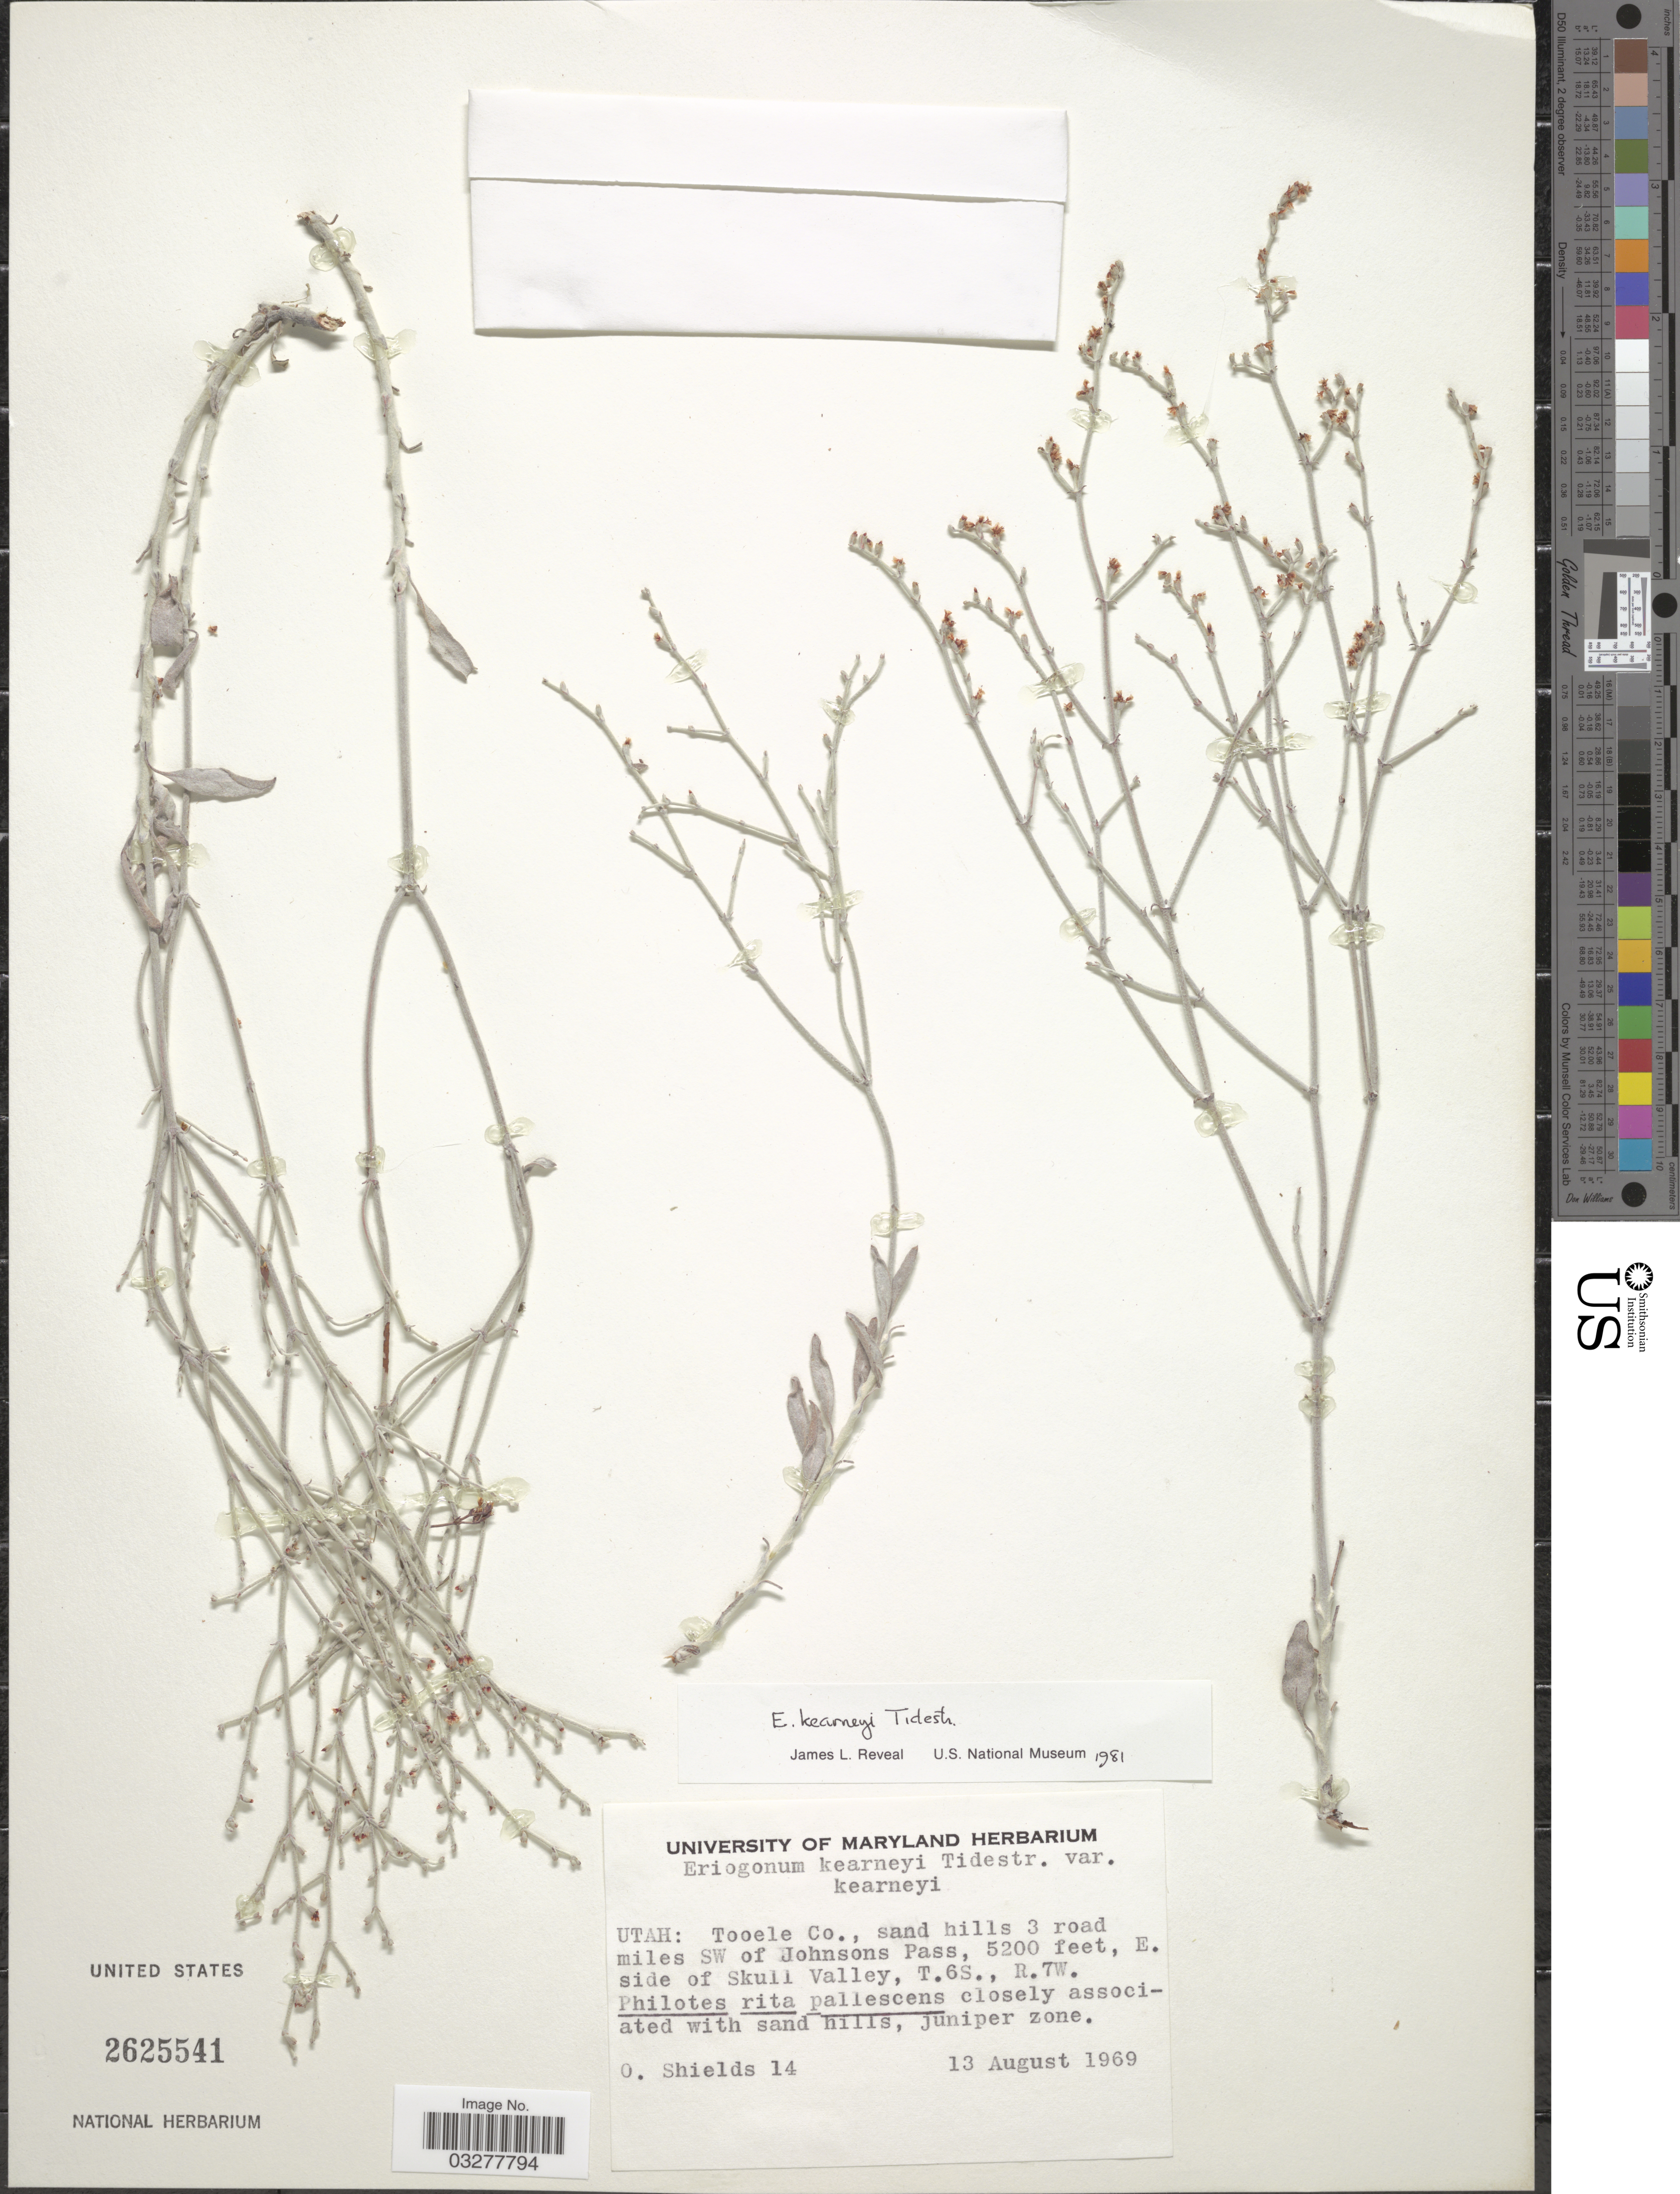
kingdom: Plantae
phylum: Tracheophyta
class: Magnoliopsida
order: Caryophyllales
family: Polygonaceae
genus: Eriogonum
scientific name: Eriogonum kearneyi var. kearneyi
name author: Tidestr.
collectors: O. Shields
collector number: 14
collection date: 1969-08-13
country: United States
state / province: Utah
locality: Tooele Co., sand hills 3 road miles SW of Johnsons Pass, R. side of Skull Valley, T.6S, R.7W.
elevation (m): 1585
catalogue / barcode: US 2625541